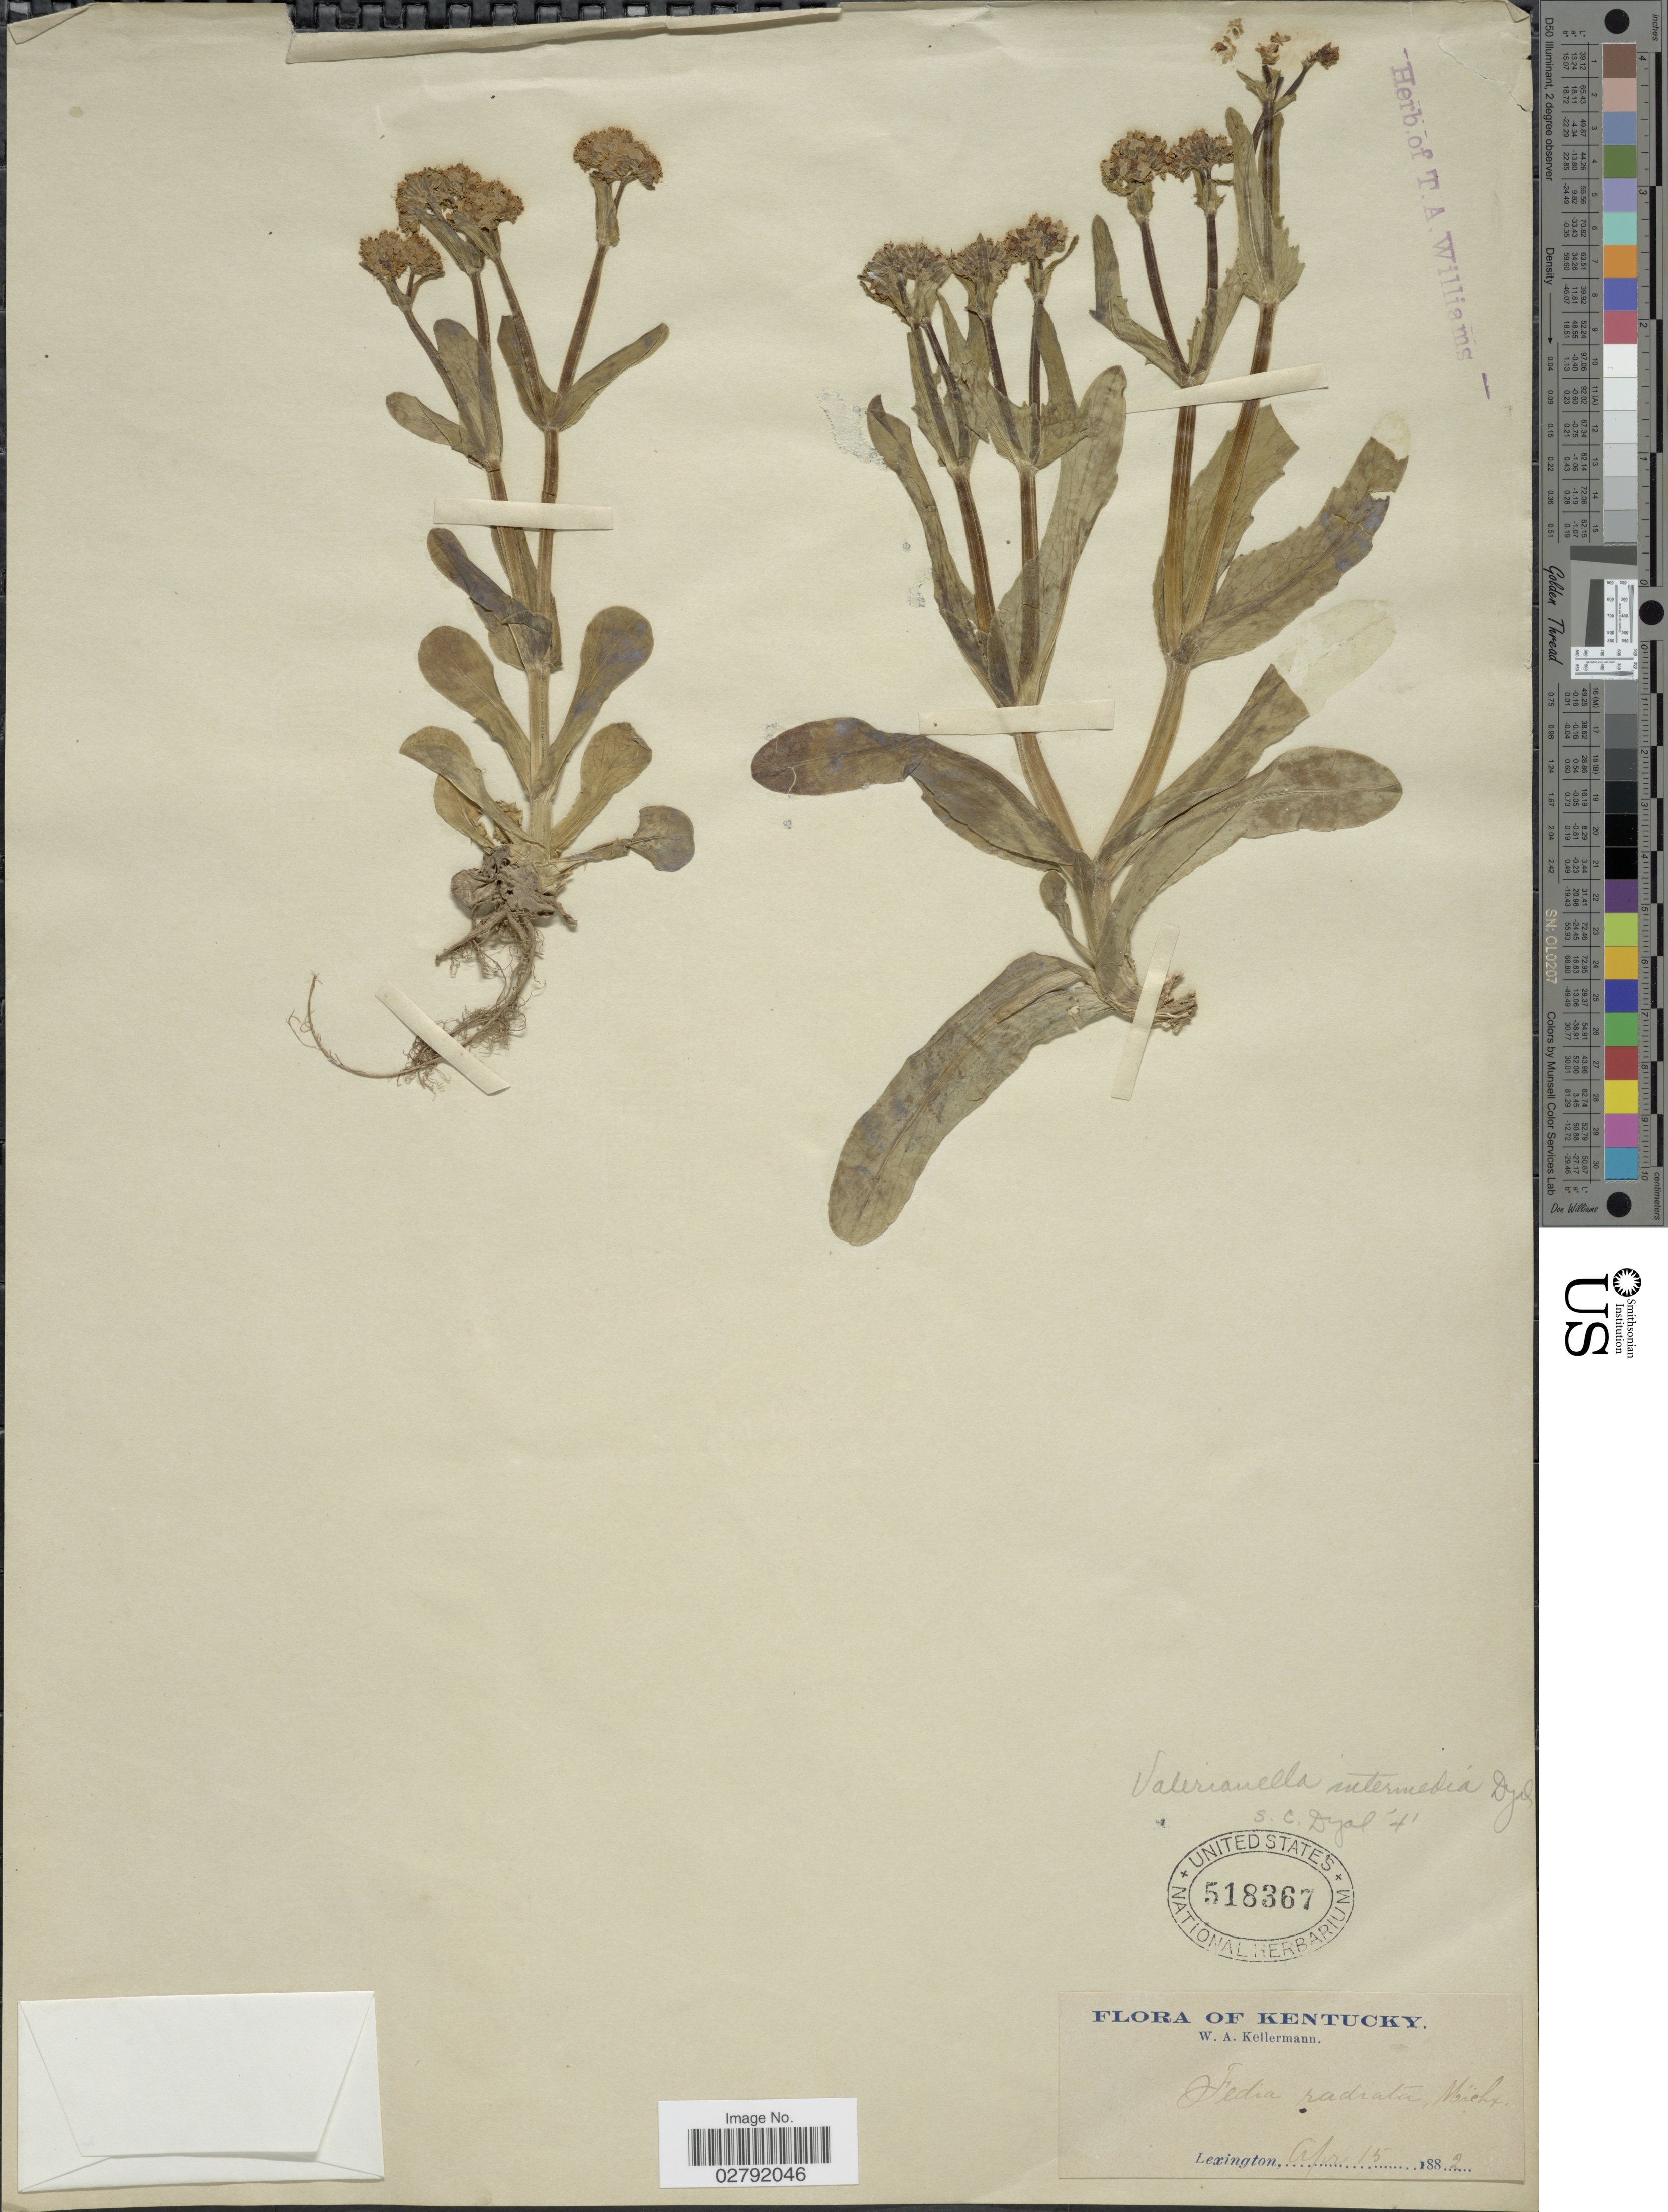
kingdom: Plantae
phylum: Tracheophyta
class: Magnoliopsida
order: Dipsacales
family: Caprifoliaceae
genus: Valerianella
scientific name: Valerianella intermedia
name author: Dyal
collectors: W. Kellerman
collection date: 1882-04-15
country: United States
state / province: Kentucky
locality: Lexington.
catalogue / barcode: US 518367